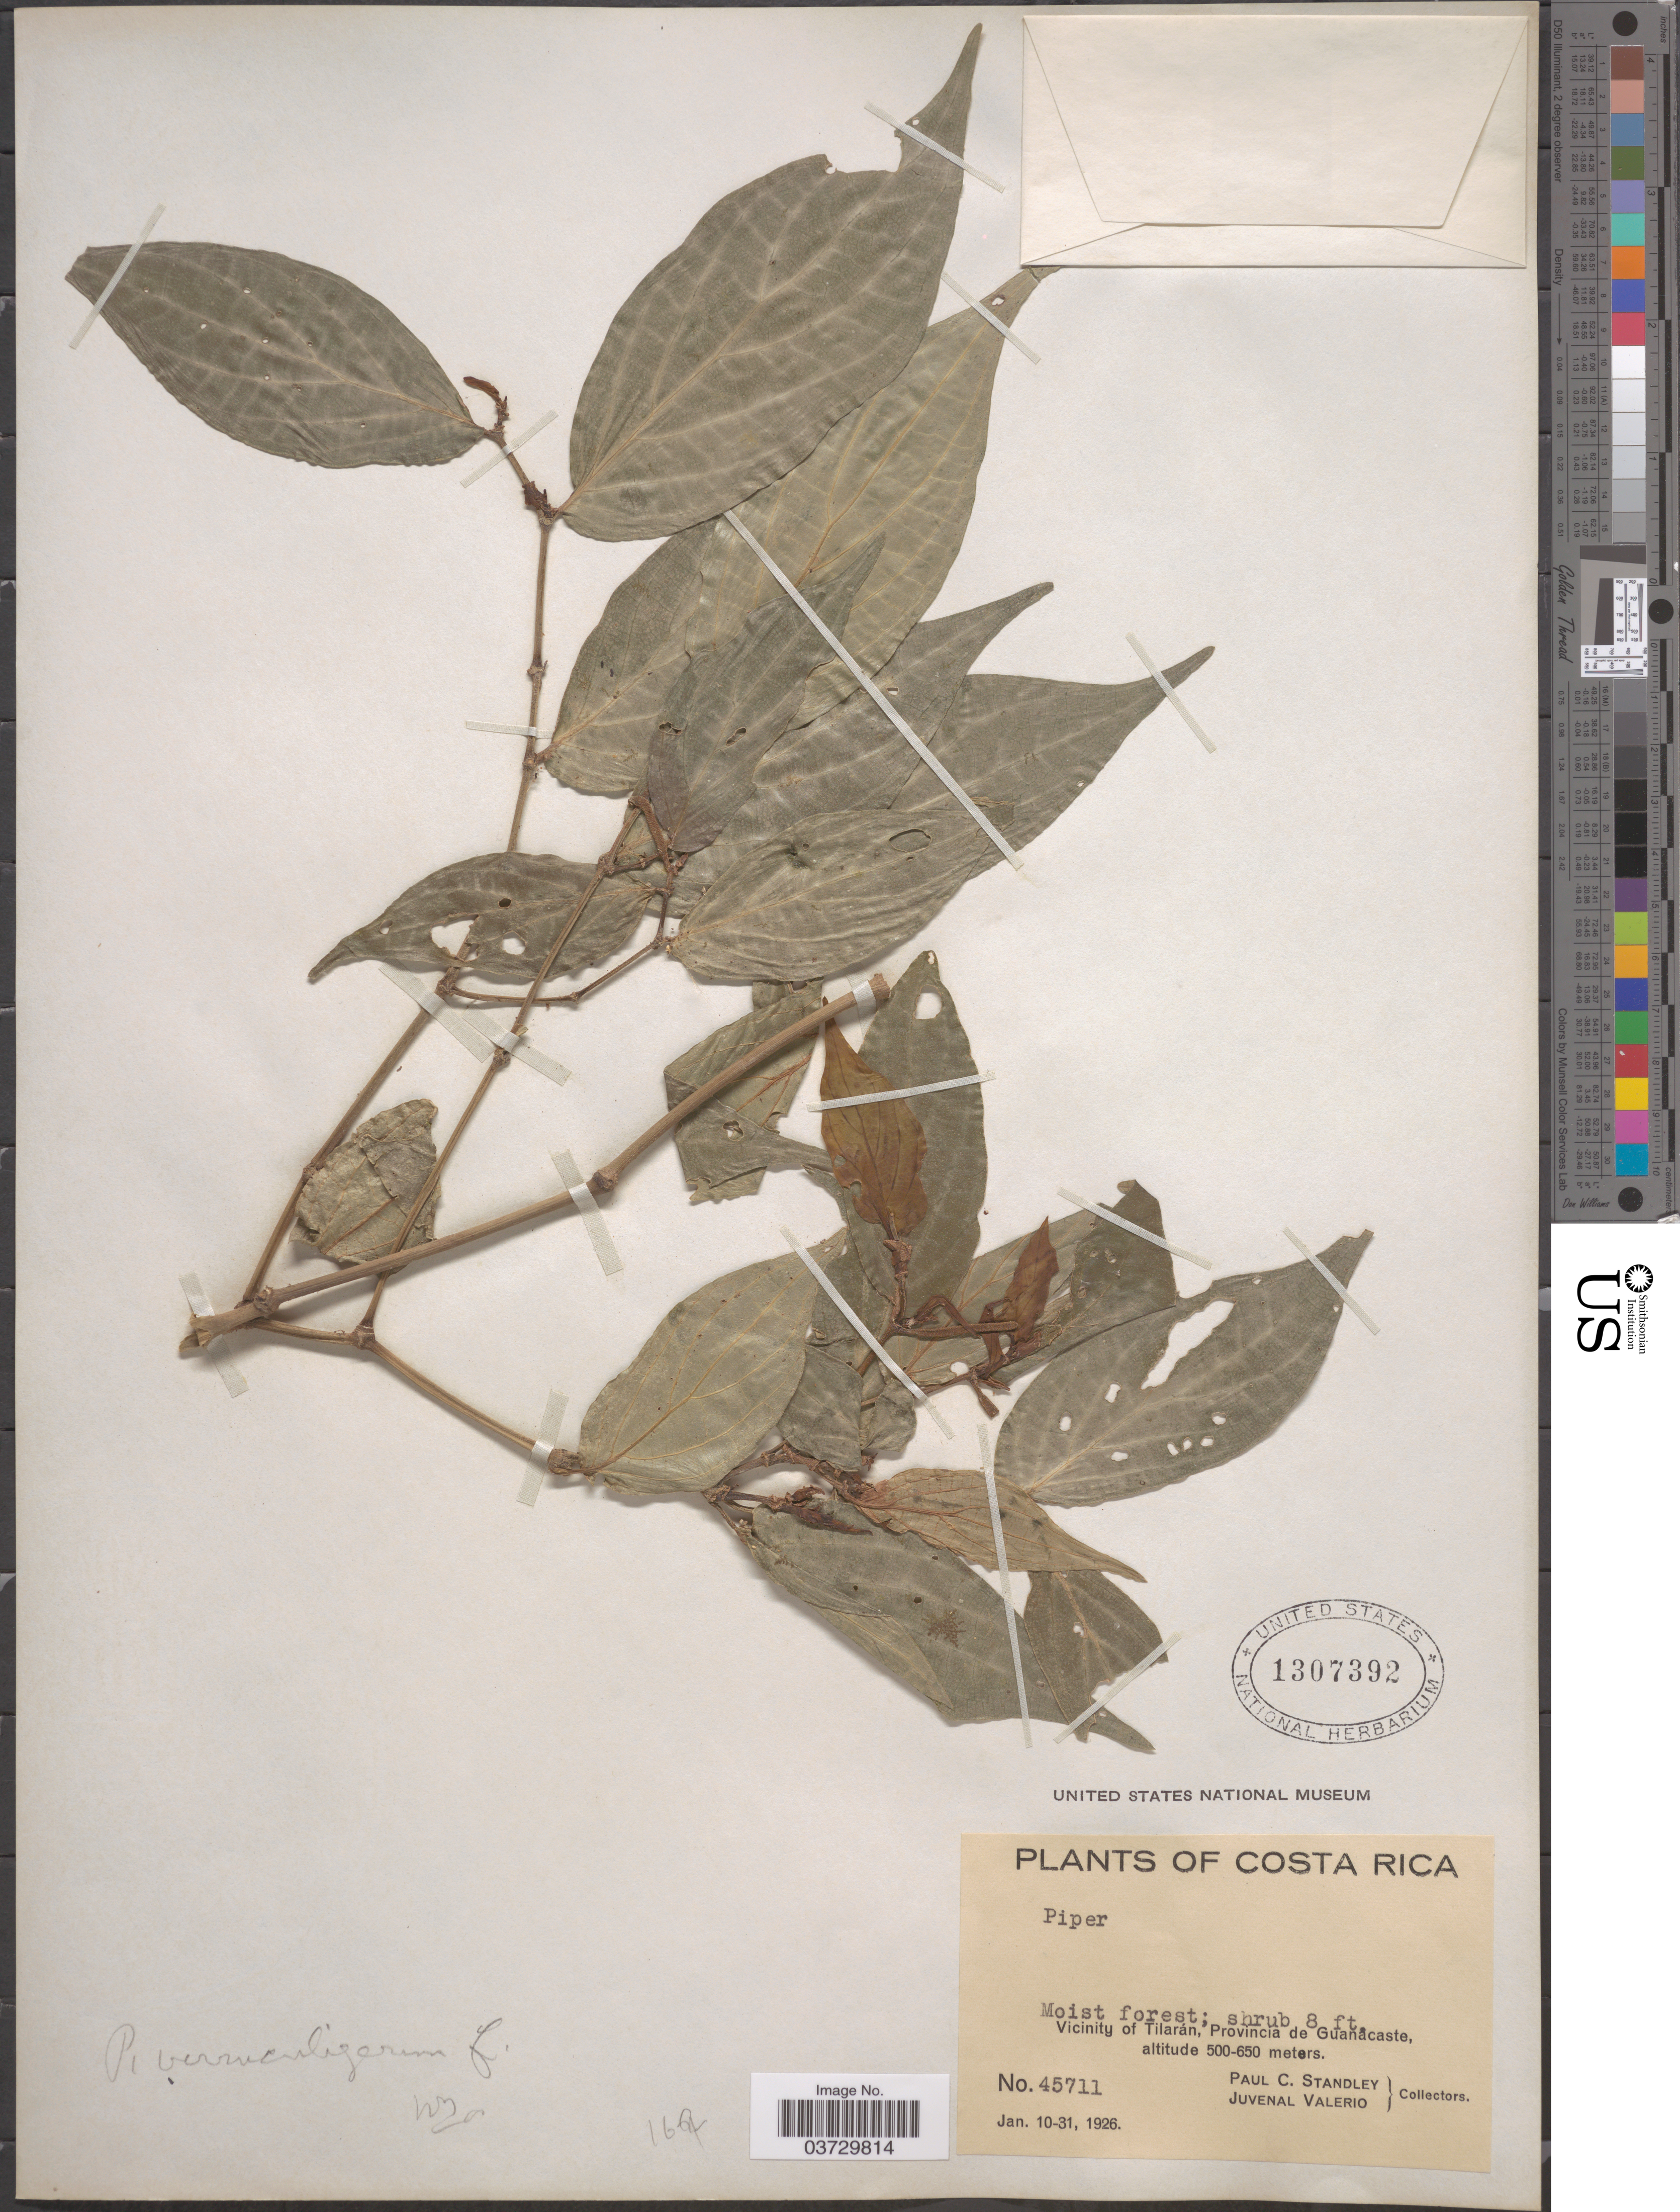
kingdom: Plantae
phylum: Tracheophyta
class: Magnoliopsida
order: Piperales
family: Piperaceae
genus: Piper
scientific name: Piper verruculigerum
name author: Trel.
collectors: P. C. Standley & J. Valerio R.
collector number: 45711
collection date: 1926-01-10/1926-01-31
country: Costa Rica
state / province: Guanacaste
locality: Vicinity of Tilarán.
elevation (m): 500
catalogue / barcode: US 1307392